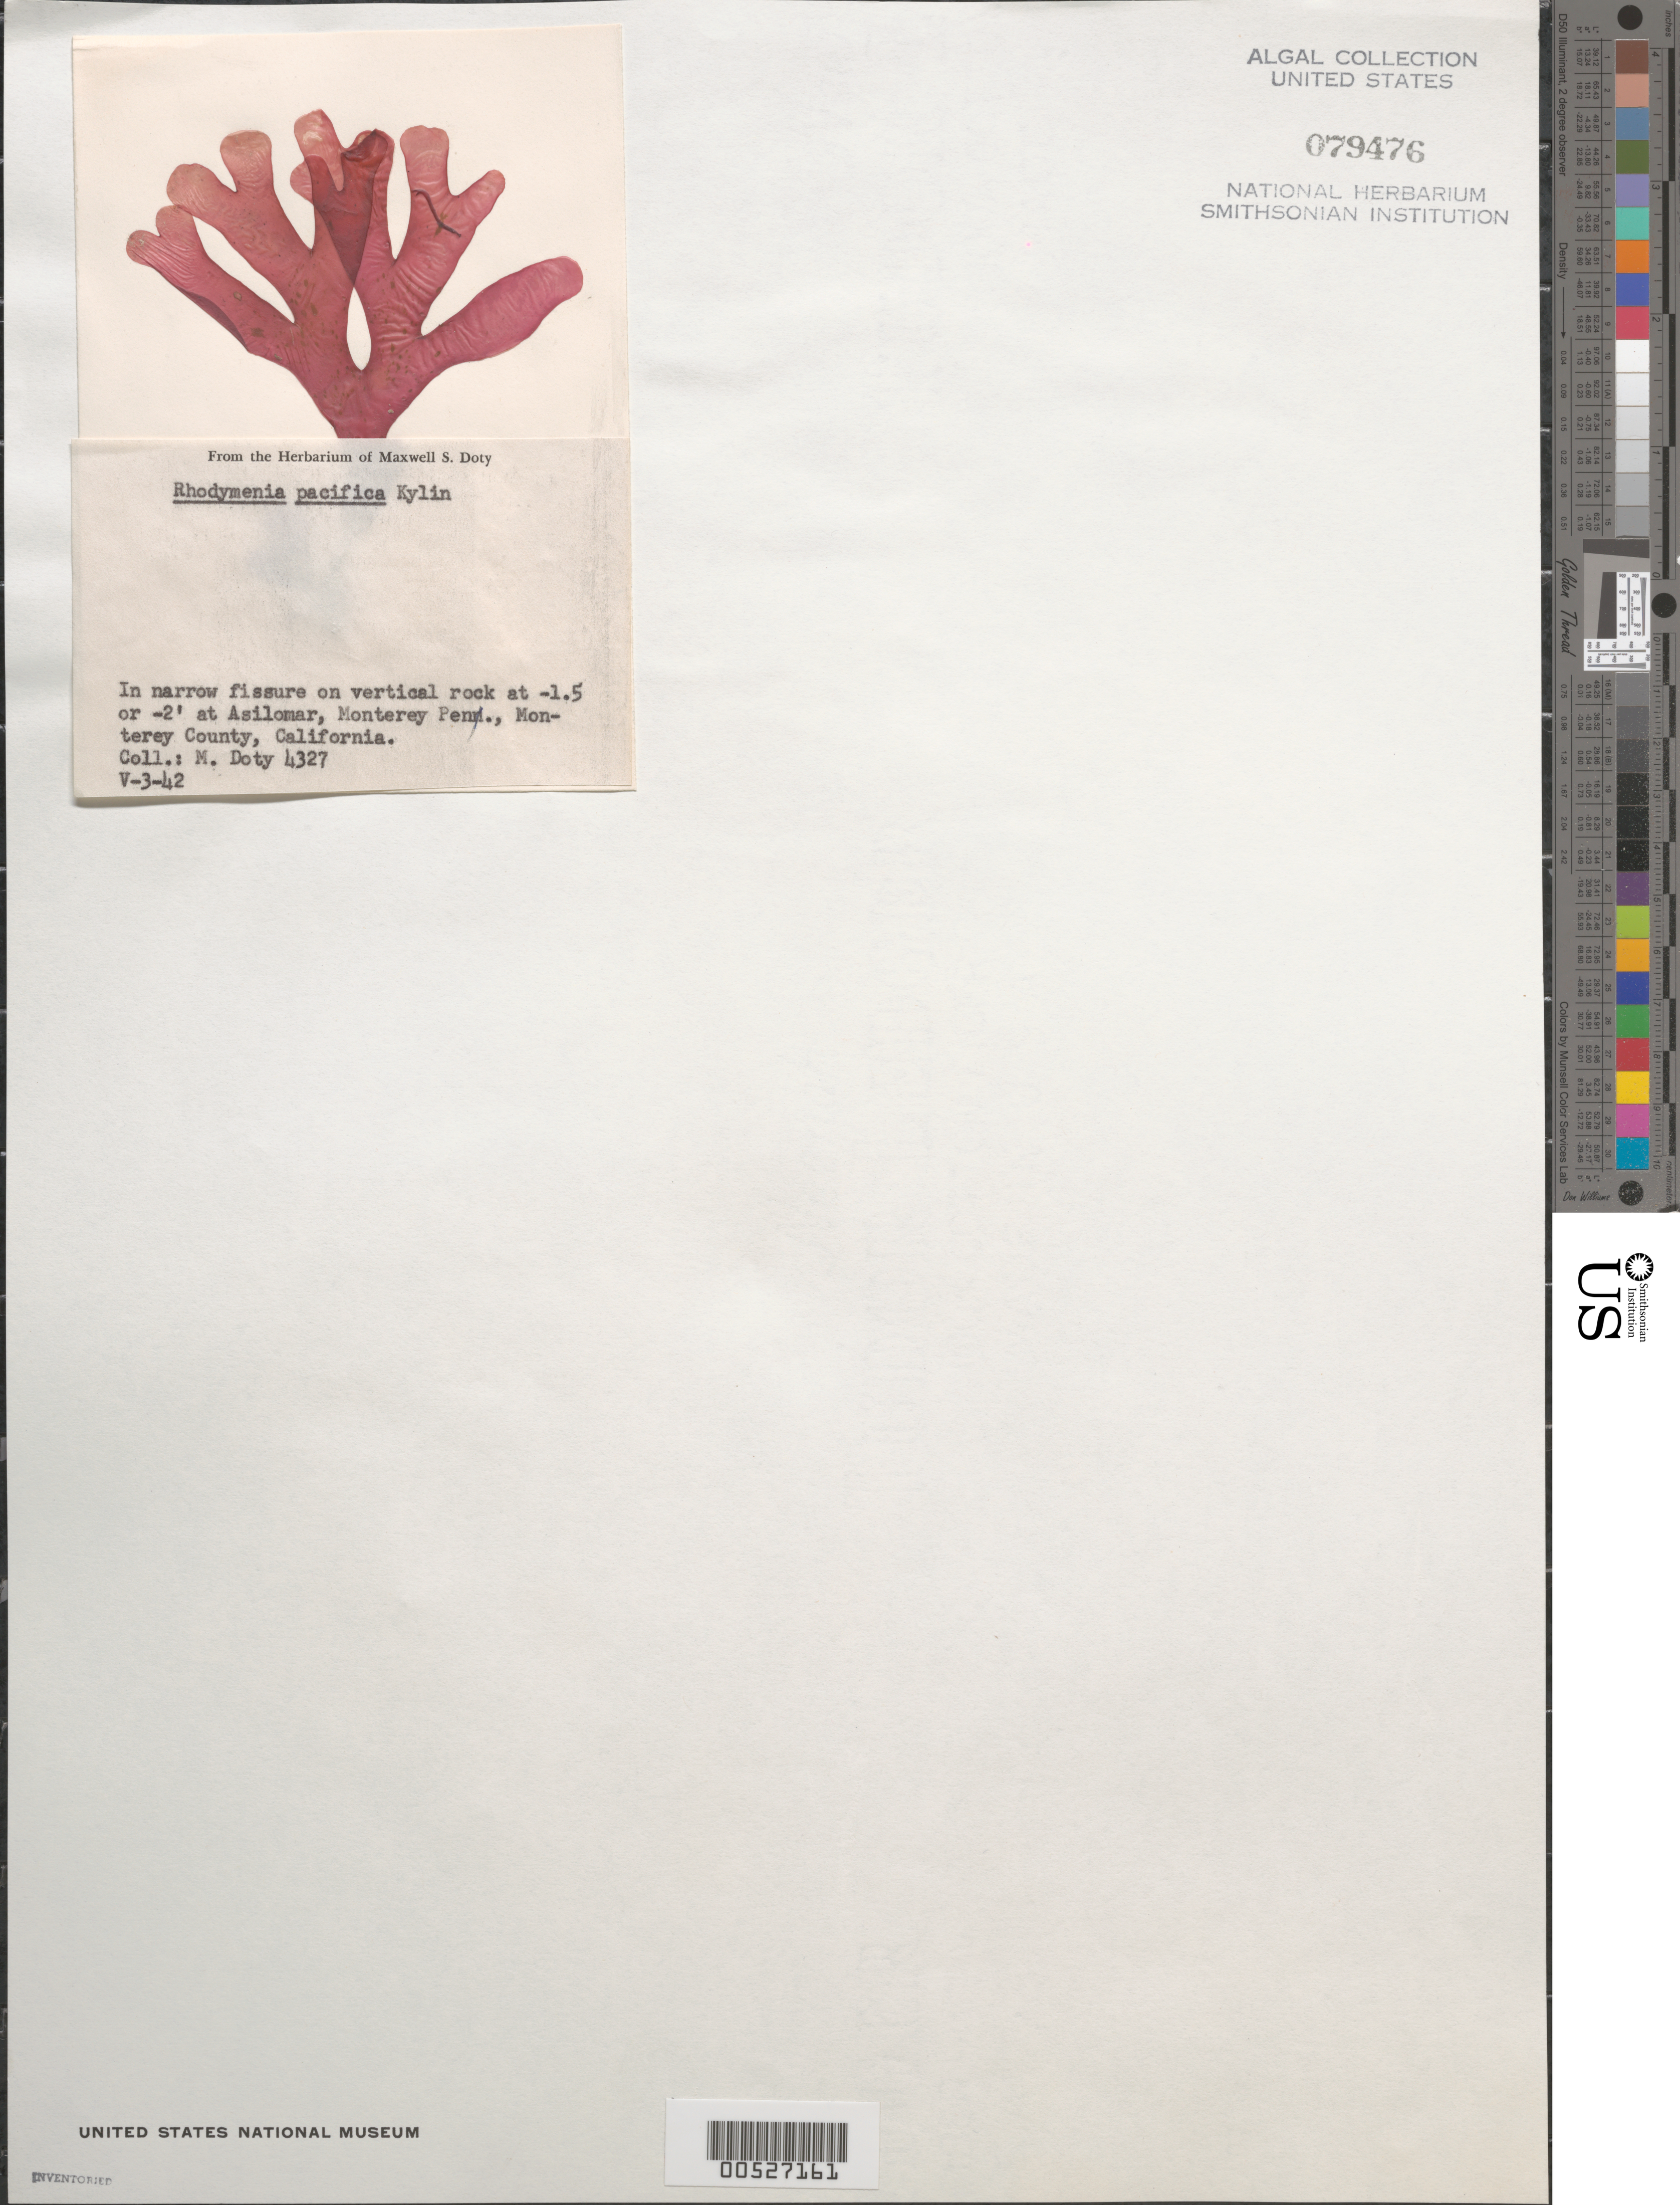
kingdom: Plantae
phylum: Rhodophyta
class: Florideophyceae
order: Rhodymeniales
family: Rhodymeniaceae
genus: Rhodymenia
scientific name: Rhodymenia pacifica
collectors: M. S. Doty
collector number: MSD 4327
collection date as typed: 03 May 1942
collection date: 1942-05-03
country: United States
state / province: California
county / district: Monterey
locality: Asilomar, Monterey Peninsula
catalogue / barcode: US 79476